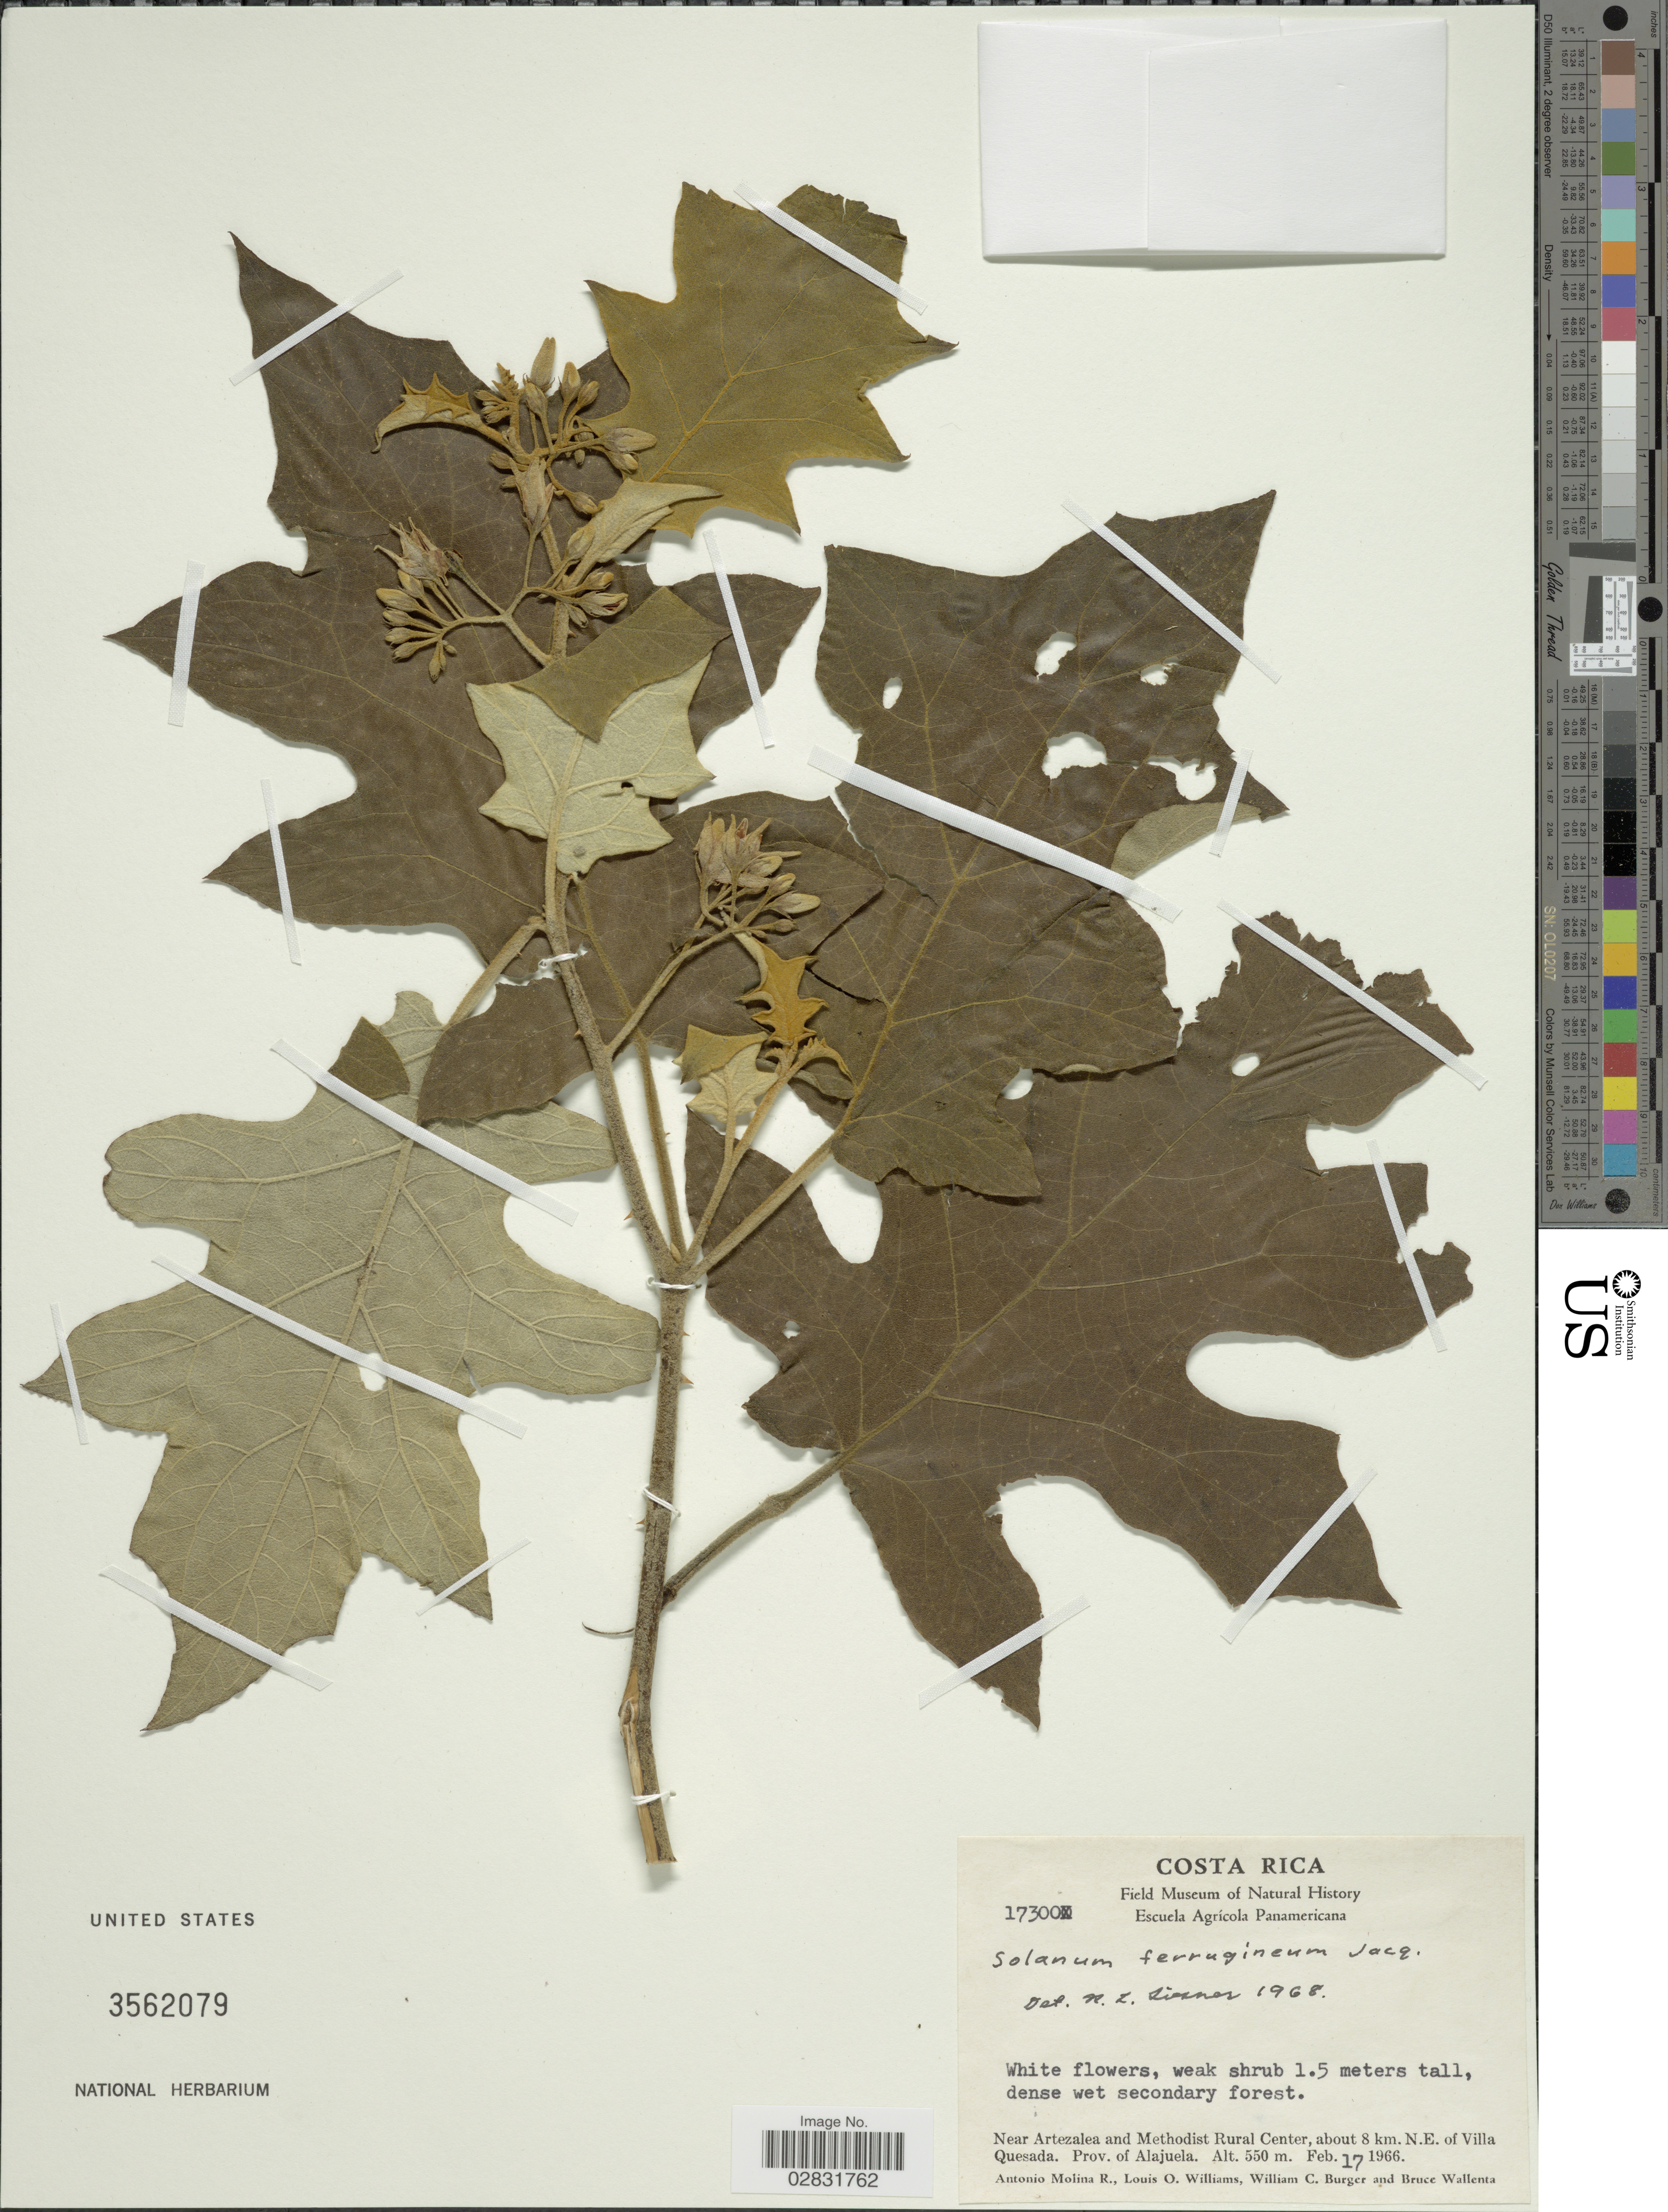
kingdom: Plantae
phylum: Tracheophyta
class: Magnoliopsida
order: Solanales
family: Solanaceae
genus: Solanum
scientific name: Solanum ferrugineum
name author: Jacq.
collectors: A. Molina R., L. O. Williams, W. Burger & B. Wallenta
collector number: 17300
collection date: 1966-02-17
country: Costa Rica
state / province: Alajuela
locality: Near Artezalea and Methodist Rural Center, about 8 km. N.E. of Villa Quesada.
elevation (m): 550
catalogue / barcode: US 3562079